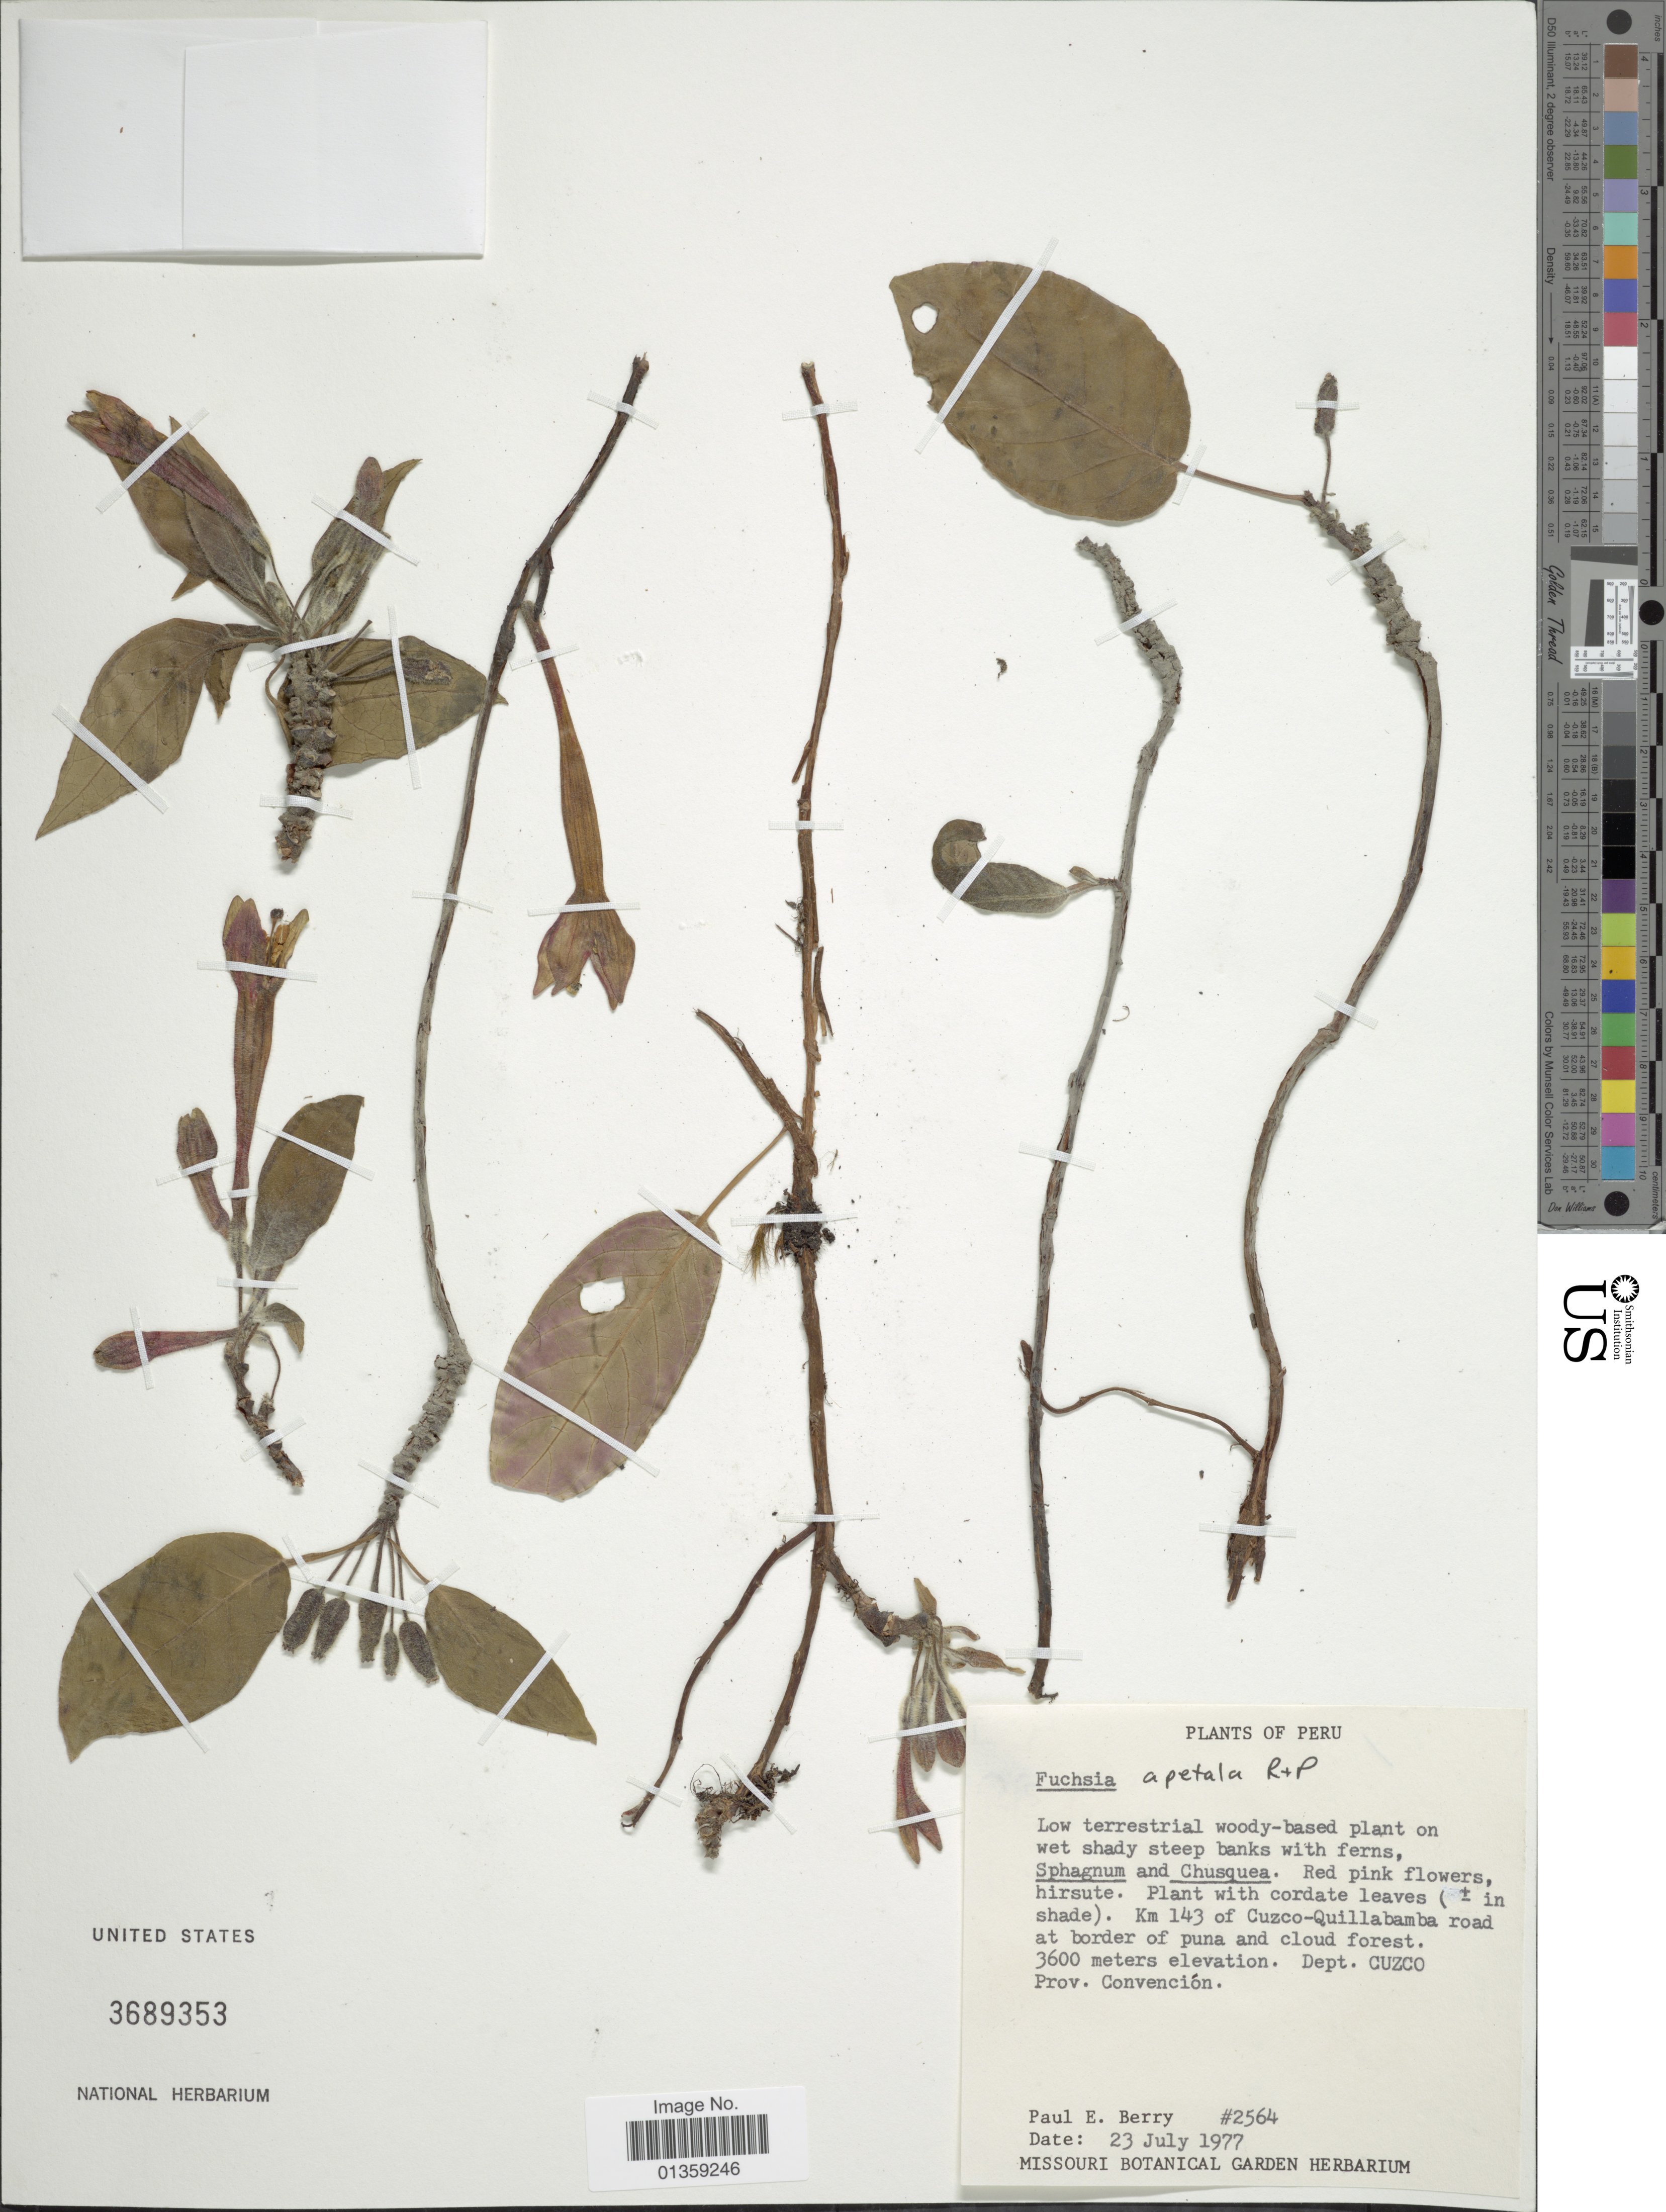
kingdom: Plantae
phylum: Tracheophyta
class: Magnoliopsida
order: Myrtales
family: Onagraceae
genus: Fuchsia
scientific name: Fuchsia apetala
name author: Ruiz & Pav.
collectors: P. E. Berry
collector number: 2564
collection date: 1977-07-23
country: Peru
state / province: Cusco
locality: Km 143 of Cuzco-Quillabamba road at border of puna and cloud forest. Prov. Convención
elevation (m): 3600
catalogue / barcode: US 3689353